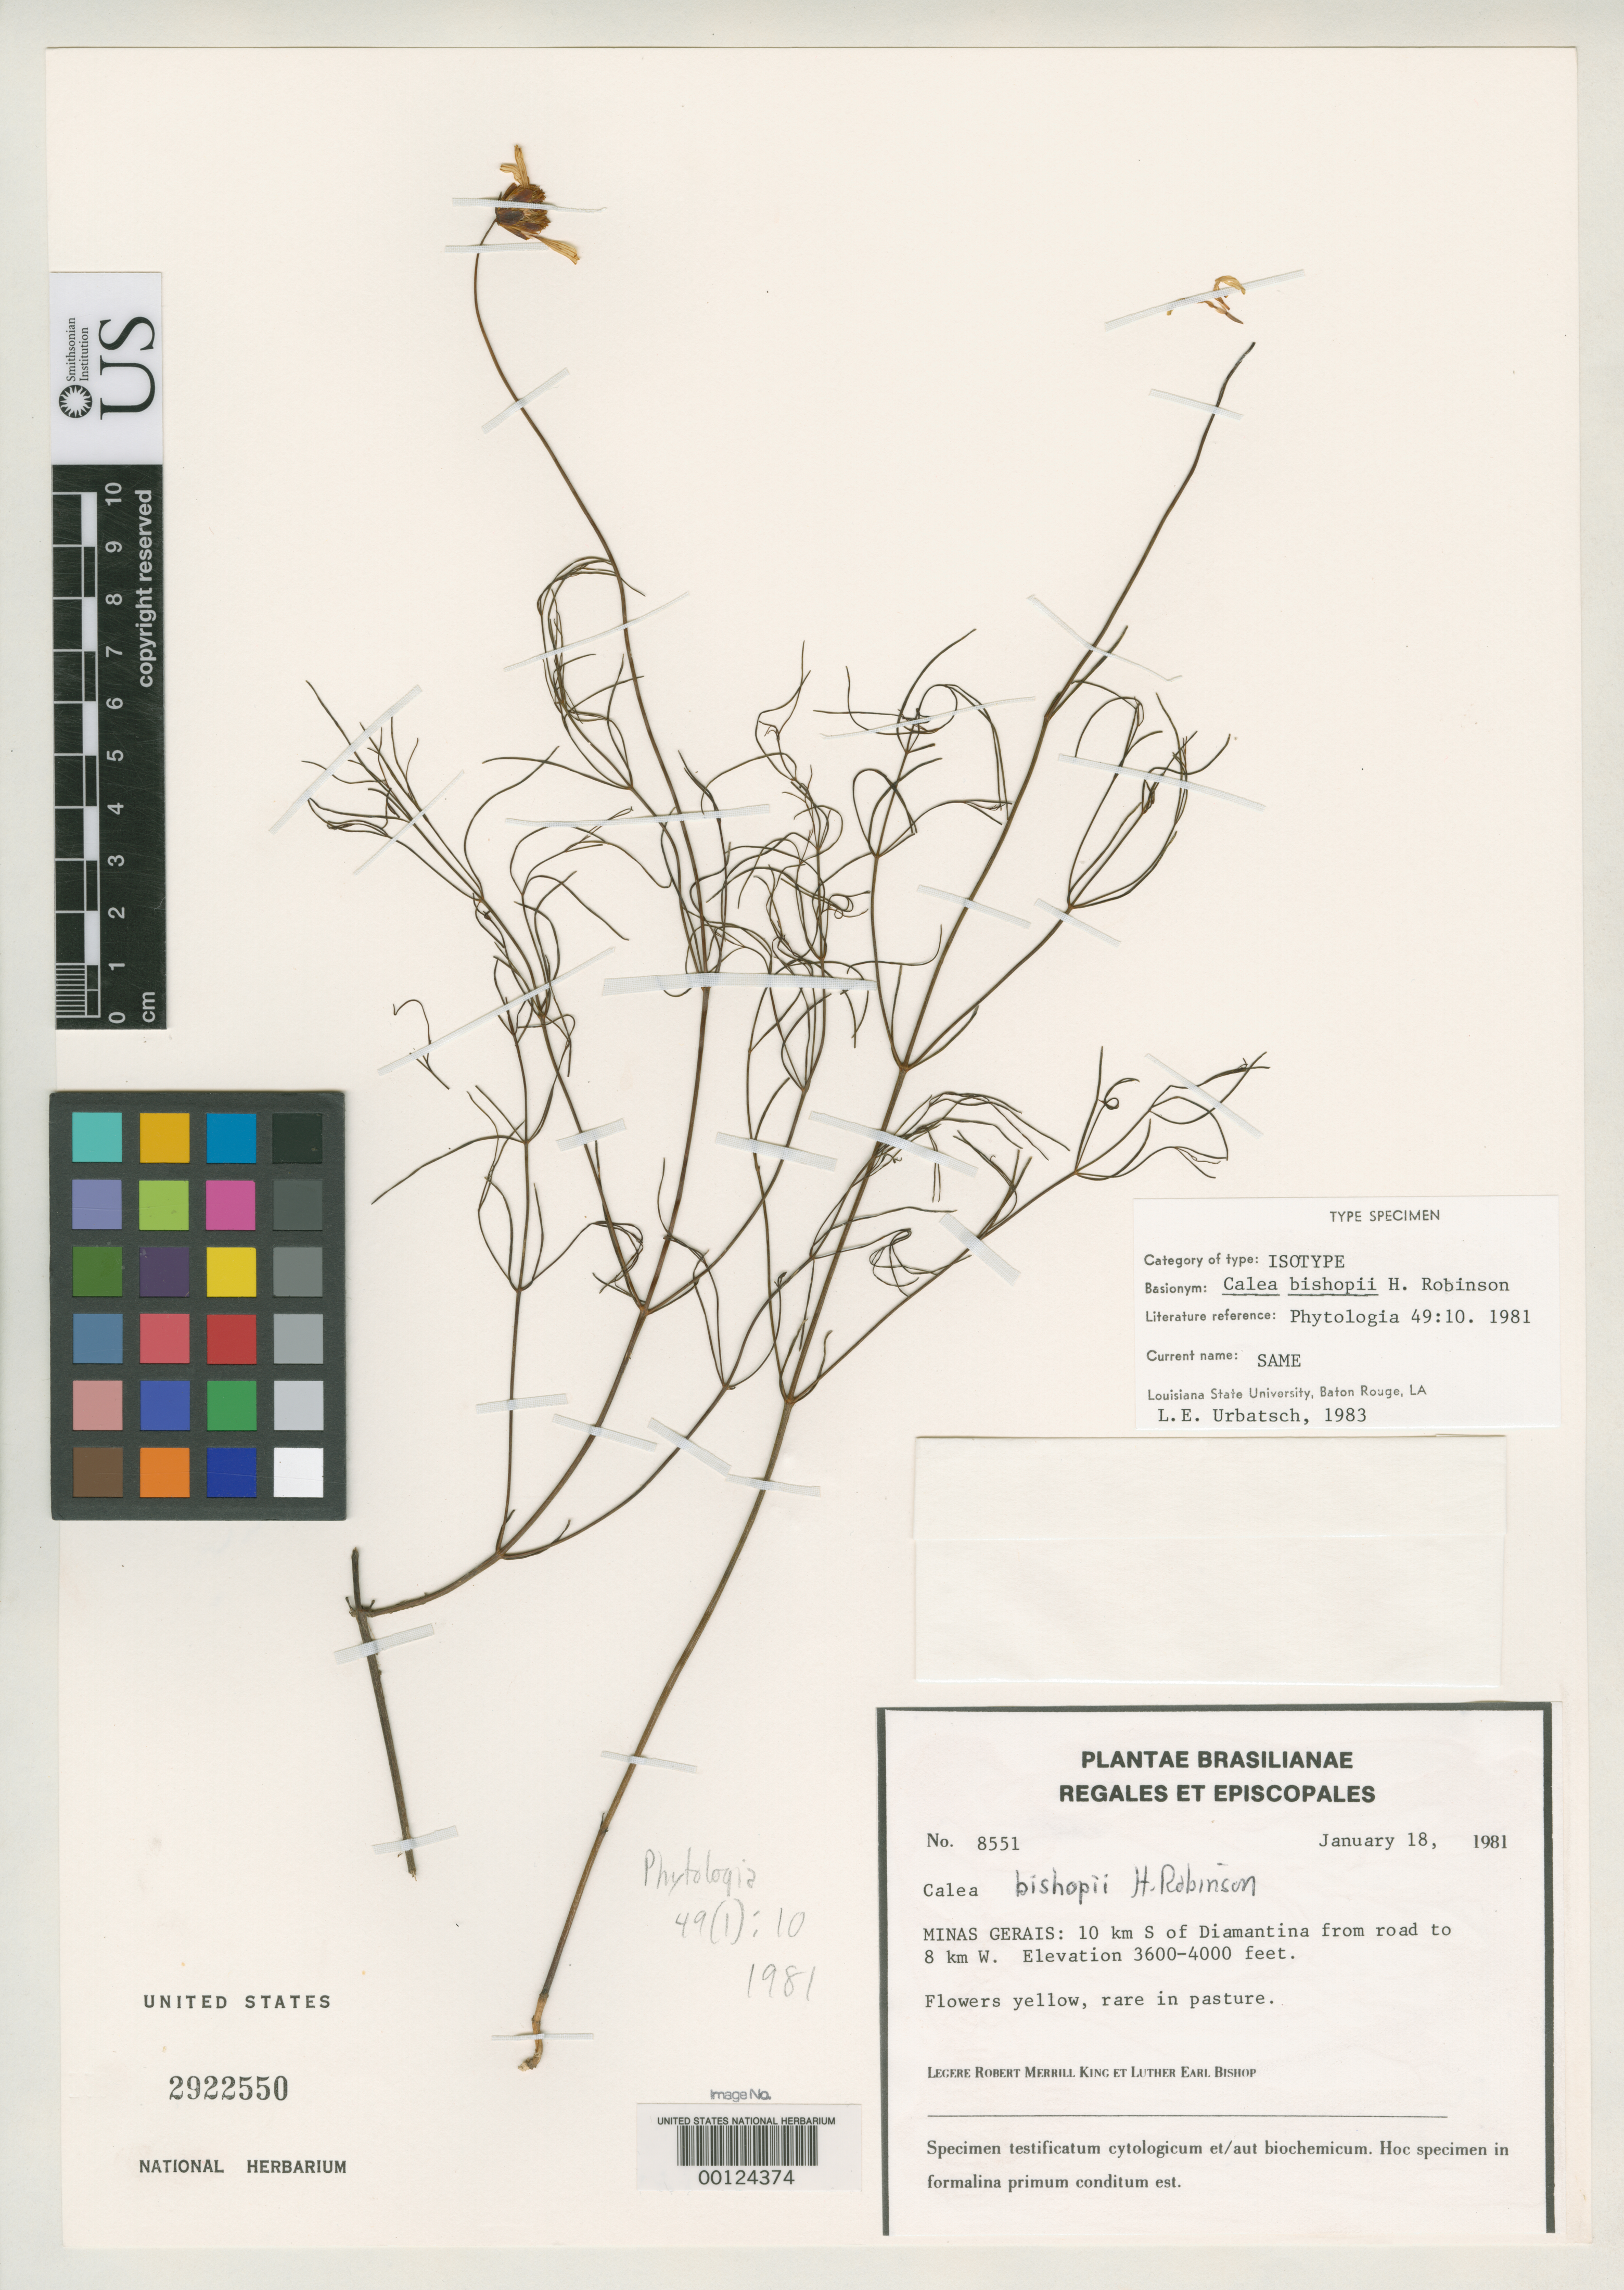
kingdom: Plantae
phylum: Tracheophyta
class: Magnoliopsida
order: Asterales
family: Asteraceae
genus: Calea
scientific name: Calea bishopii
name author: H. Rob.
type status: Isotype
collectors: R. M. King & L. E. Bishop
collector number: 8551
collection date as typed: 18 Jan 1981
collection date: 1981-01-18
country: Brazil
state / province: Minas Gerais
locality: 10 km S of Diamantina; alt. 3600-4000 ft.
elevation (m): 1097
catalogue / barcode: US 2922550